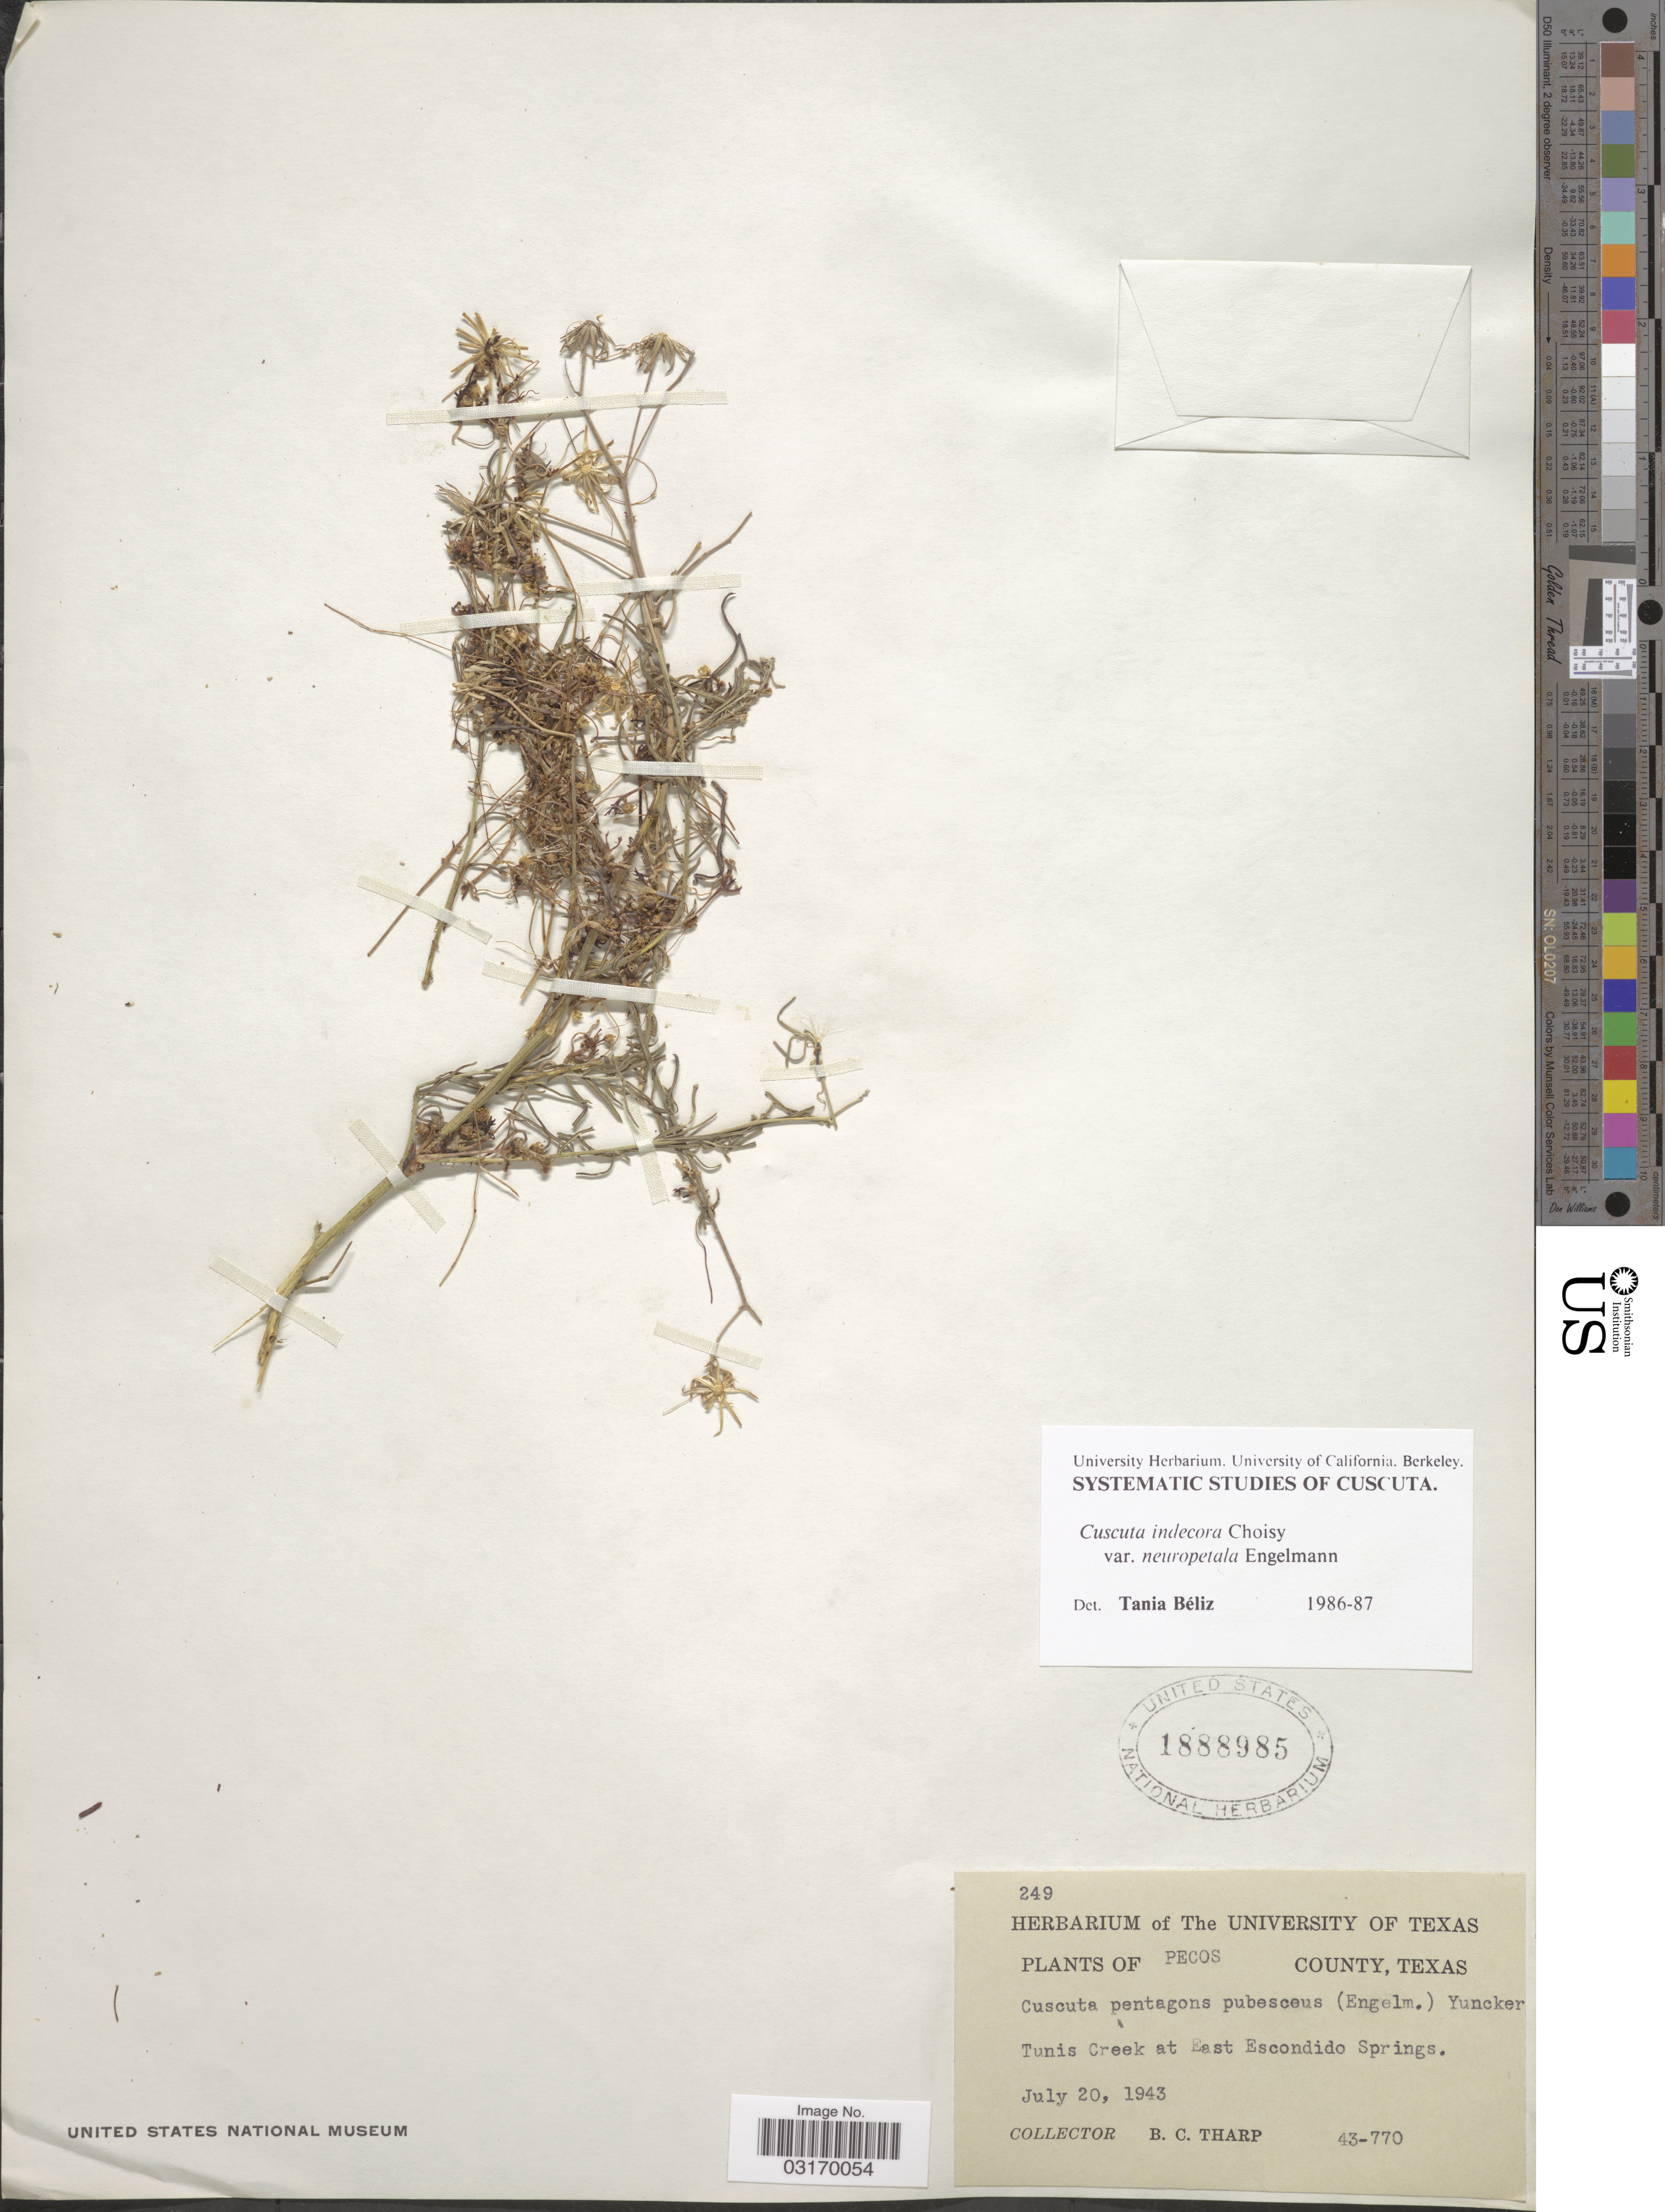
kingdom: Plantae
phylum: Tracheophyta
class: Magnoliopsida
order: Solanales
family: Convolvulaceae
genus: Cuscuta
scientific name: Cuscuta indecora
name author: Choisy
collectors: B. C. Tharp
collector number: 43-770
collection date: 1943-07-20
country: United States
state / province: Texas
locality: Pecos County. Tunis Creek at East Escondido Springs.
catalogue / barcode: US 1888985